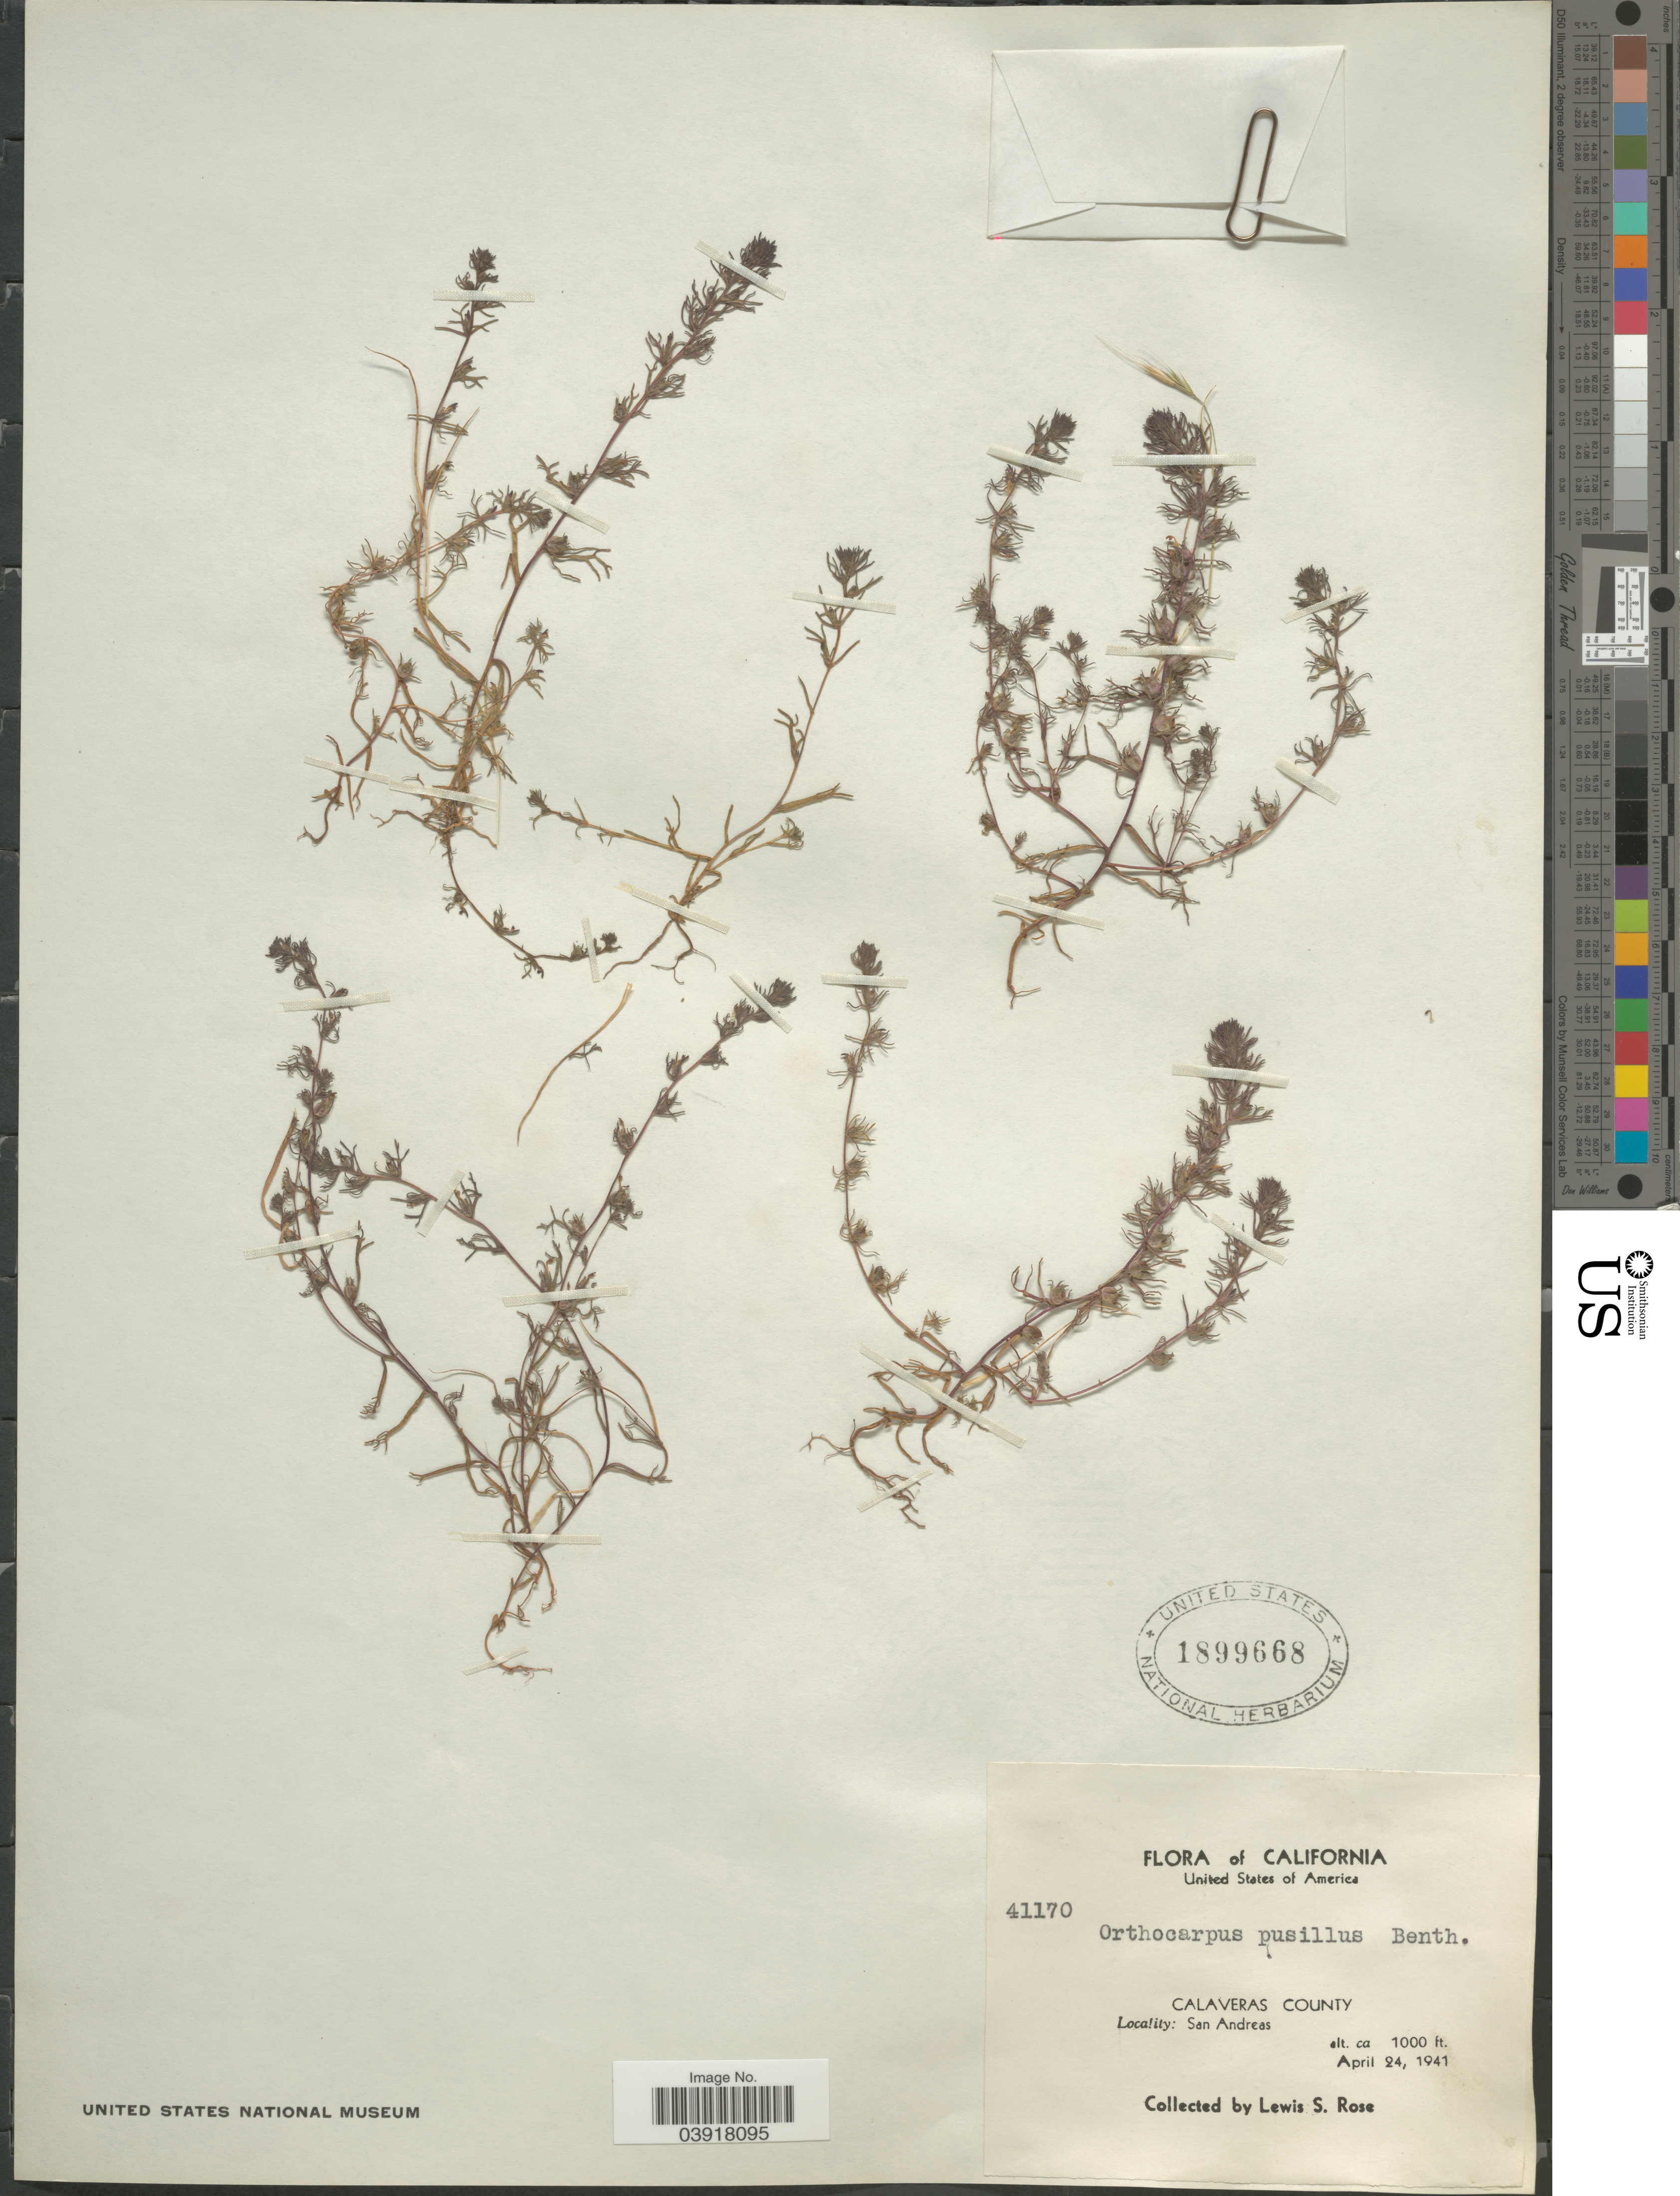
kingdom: Plantae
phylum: Tracheophyta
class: Magnoliopsida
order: Lamiales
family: Orobanchaceae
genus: Orthocarpus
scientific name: Orthocarpus pusillus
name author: Benth.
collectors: L. S. Rose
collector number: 41170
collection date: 1941-04-24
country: United States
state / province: California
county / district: Calaveras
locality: Calaveras County. San Andreas.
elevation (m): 305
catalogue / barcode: US 1899668